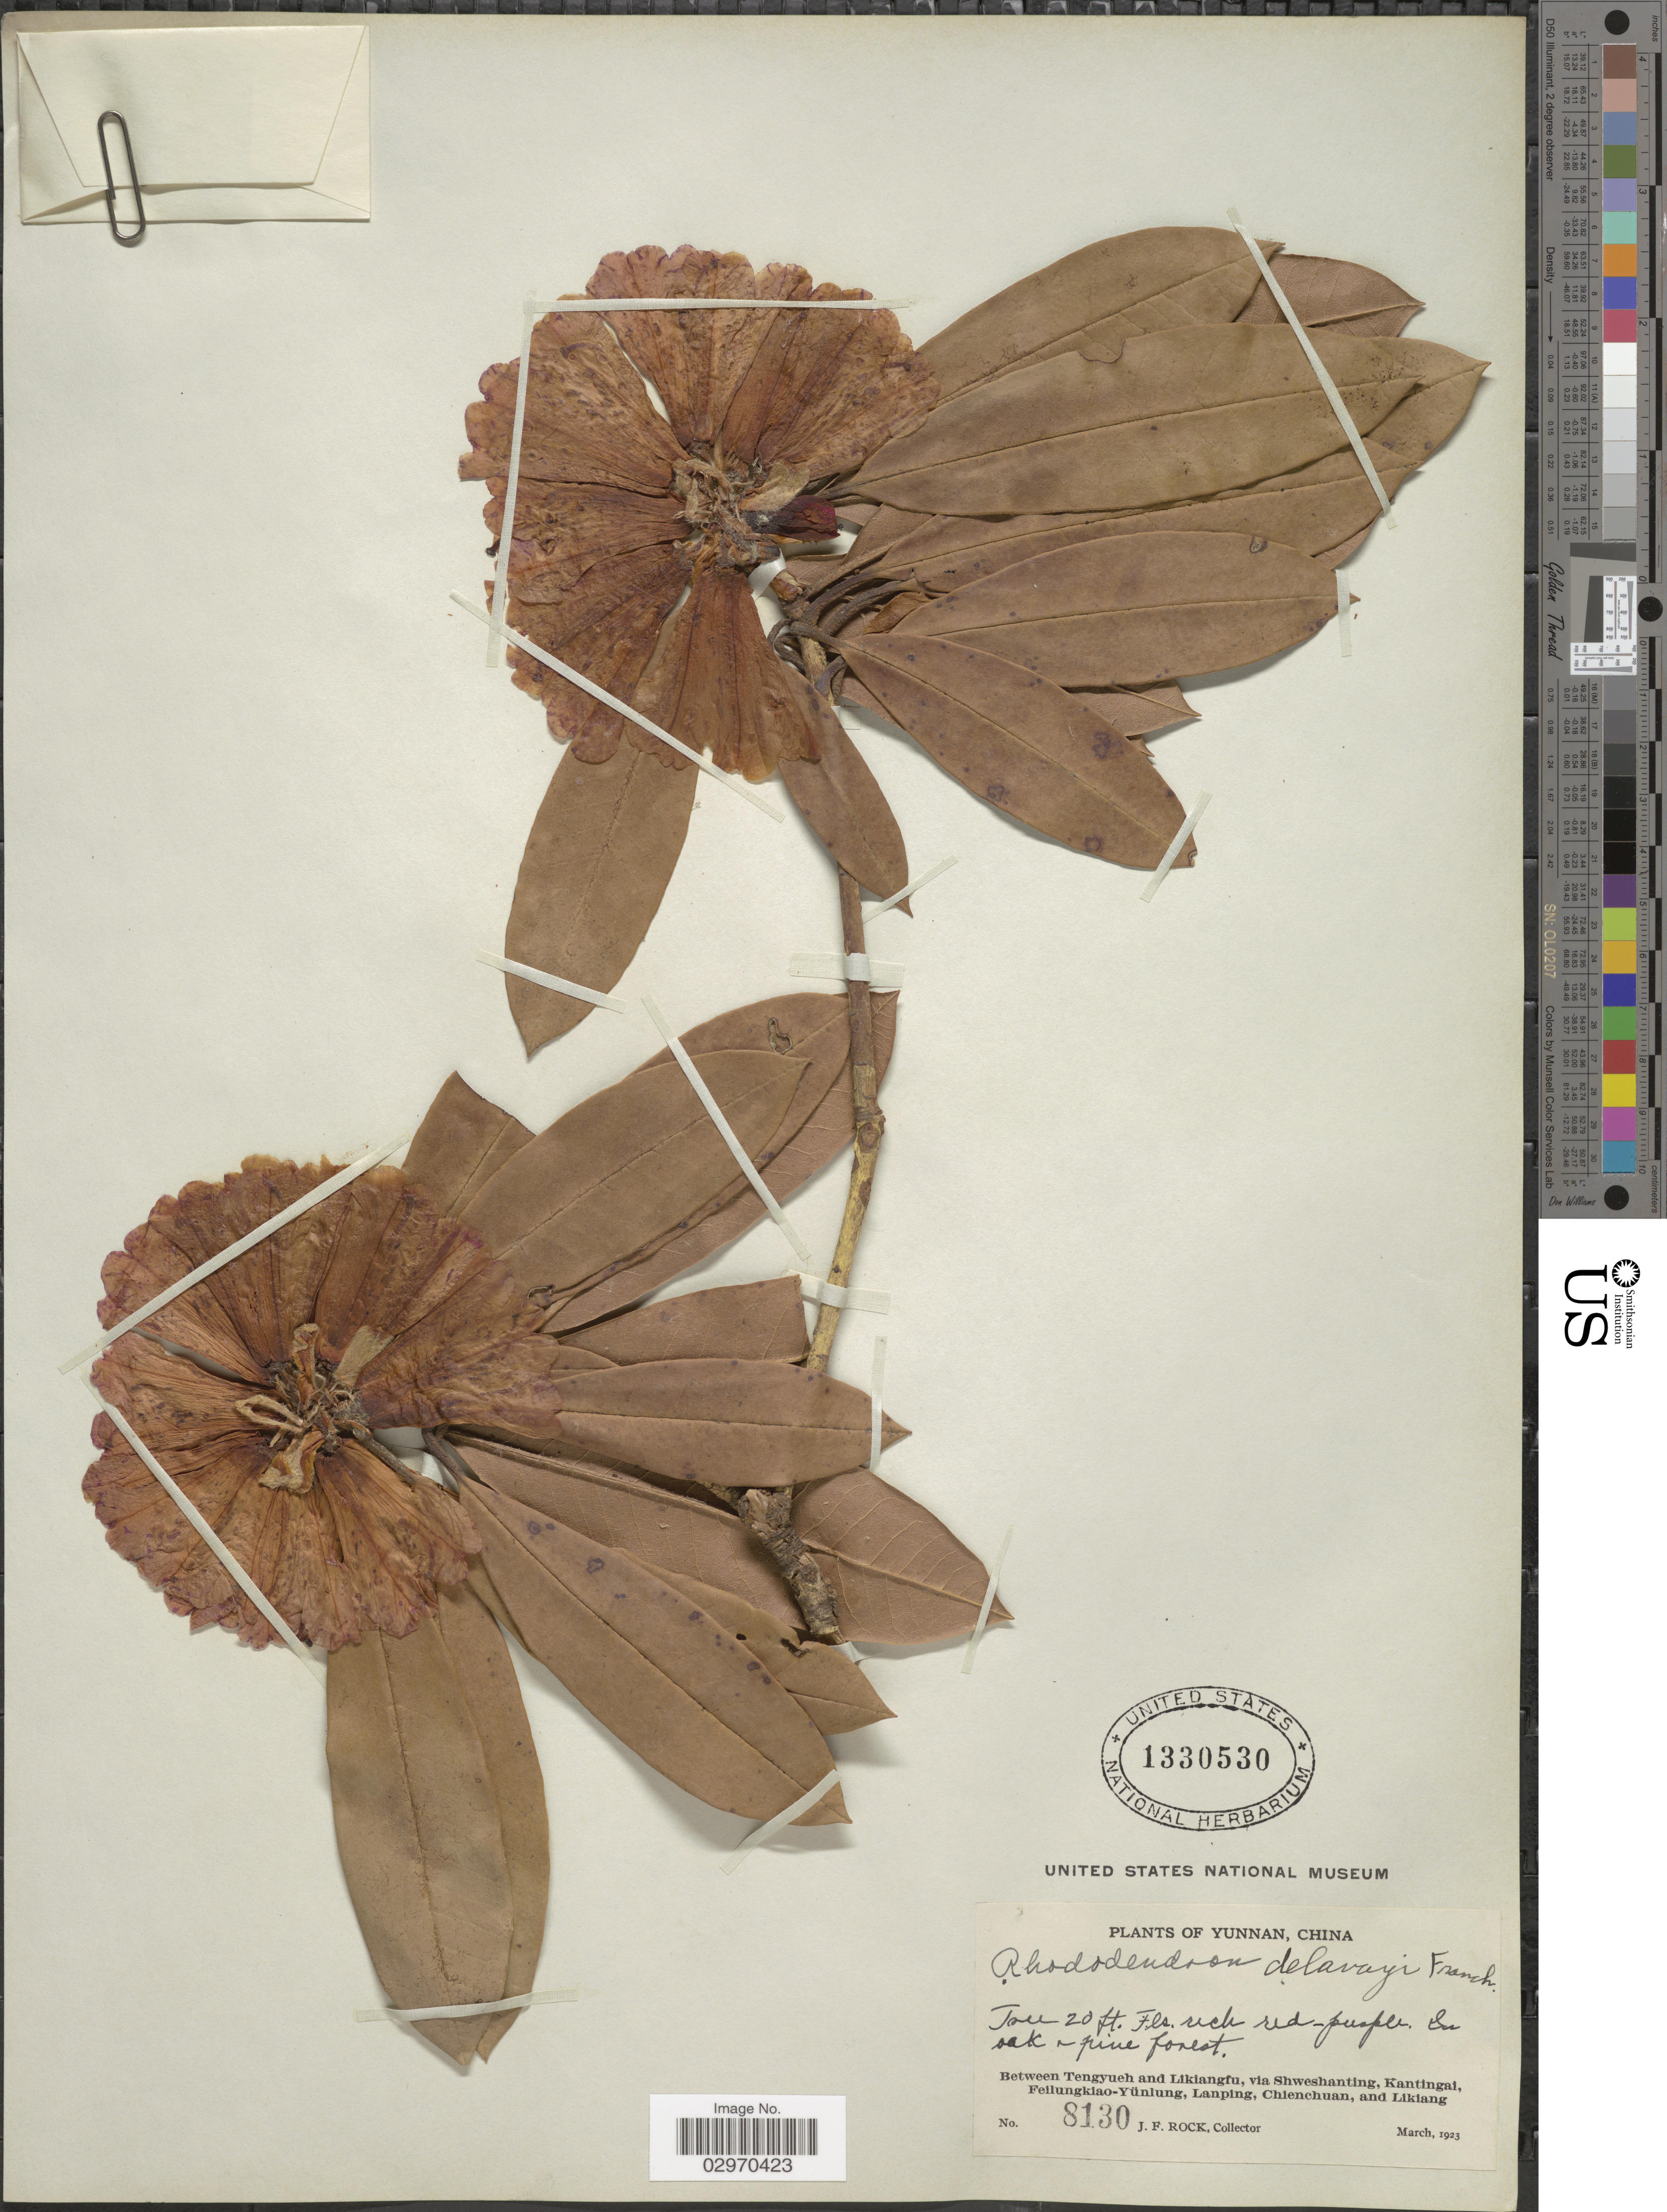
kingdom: Plantae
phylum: Tracheophyta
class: Magnoliopsida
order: Ericales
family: Ericaceae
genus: Rhododendron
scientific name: Rhododendron delavayi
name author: Franch.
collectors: J. Rock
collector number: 8130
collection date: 1923-03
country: China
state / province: Yunnan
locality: Between Tengyueh and Likiangfu, via Shweshanting, Kantingai, Feilungkiao-Yünlung, Lanping, Chienchuan, and Likiang.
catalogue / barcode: US 1330530